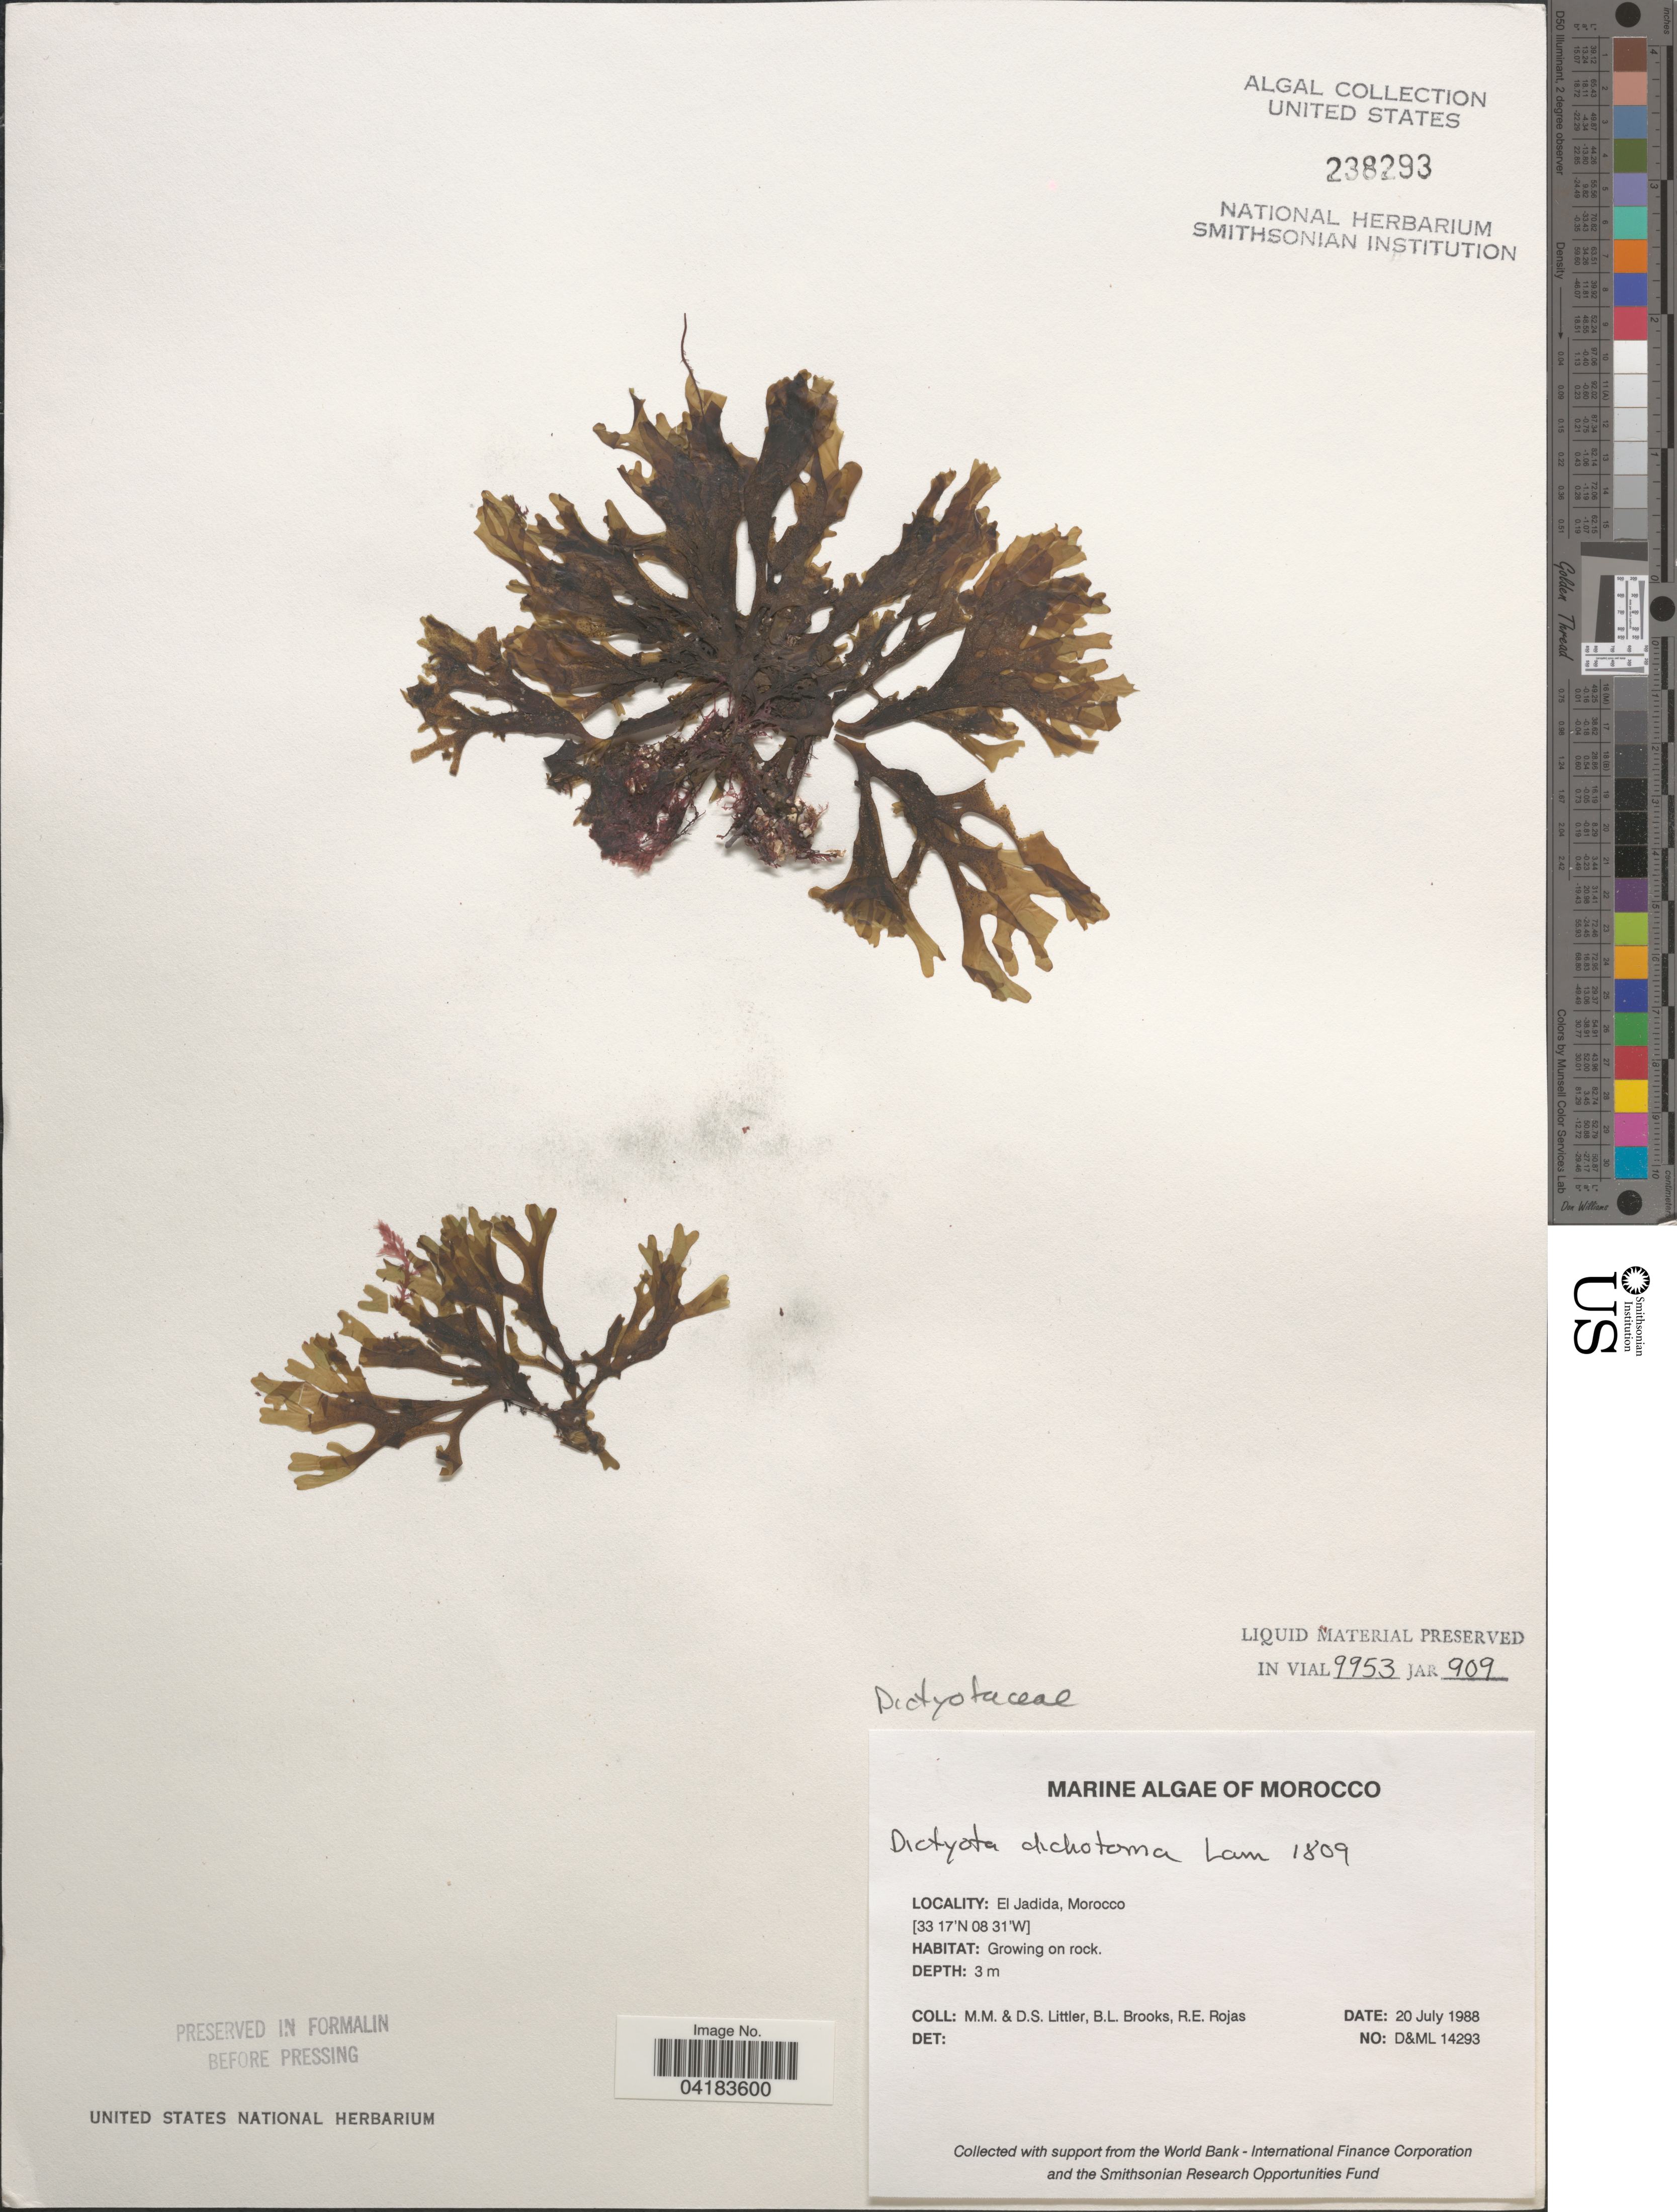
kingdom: Chromista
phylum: Ochrophyta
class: Phaeophyceae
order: Dictyotales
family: Dictyotaceae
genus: Dictyota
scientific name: Dictyota dichotoma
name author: (Huds.) J.V.Lamouroux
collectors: D. S. Littler, B. Brooks & R. Rojas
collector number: D&ML14293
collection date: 1988-07-20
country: Morocco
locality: El Jadida.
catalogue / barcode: US 238293